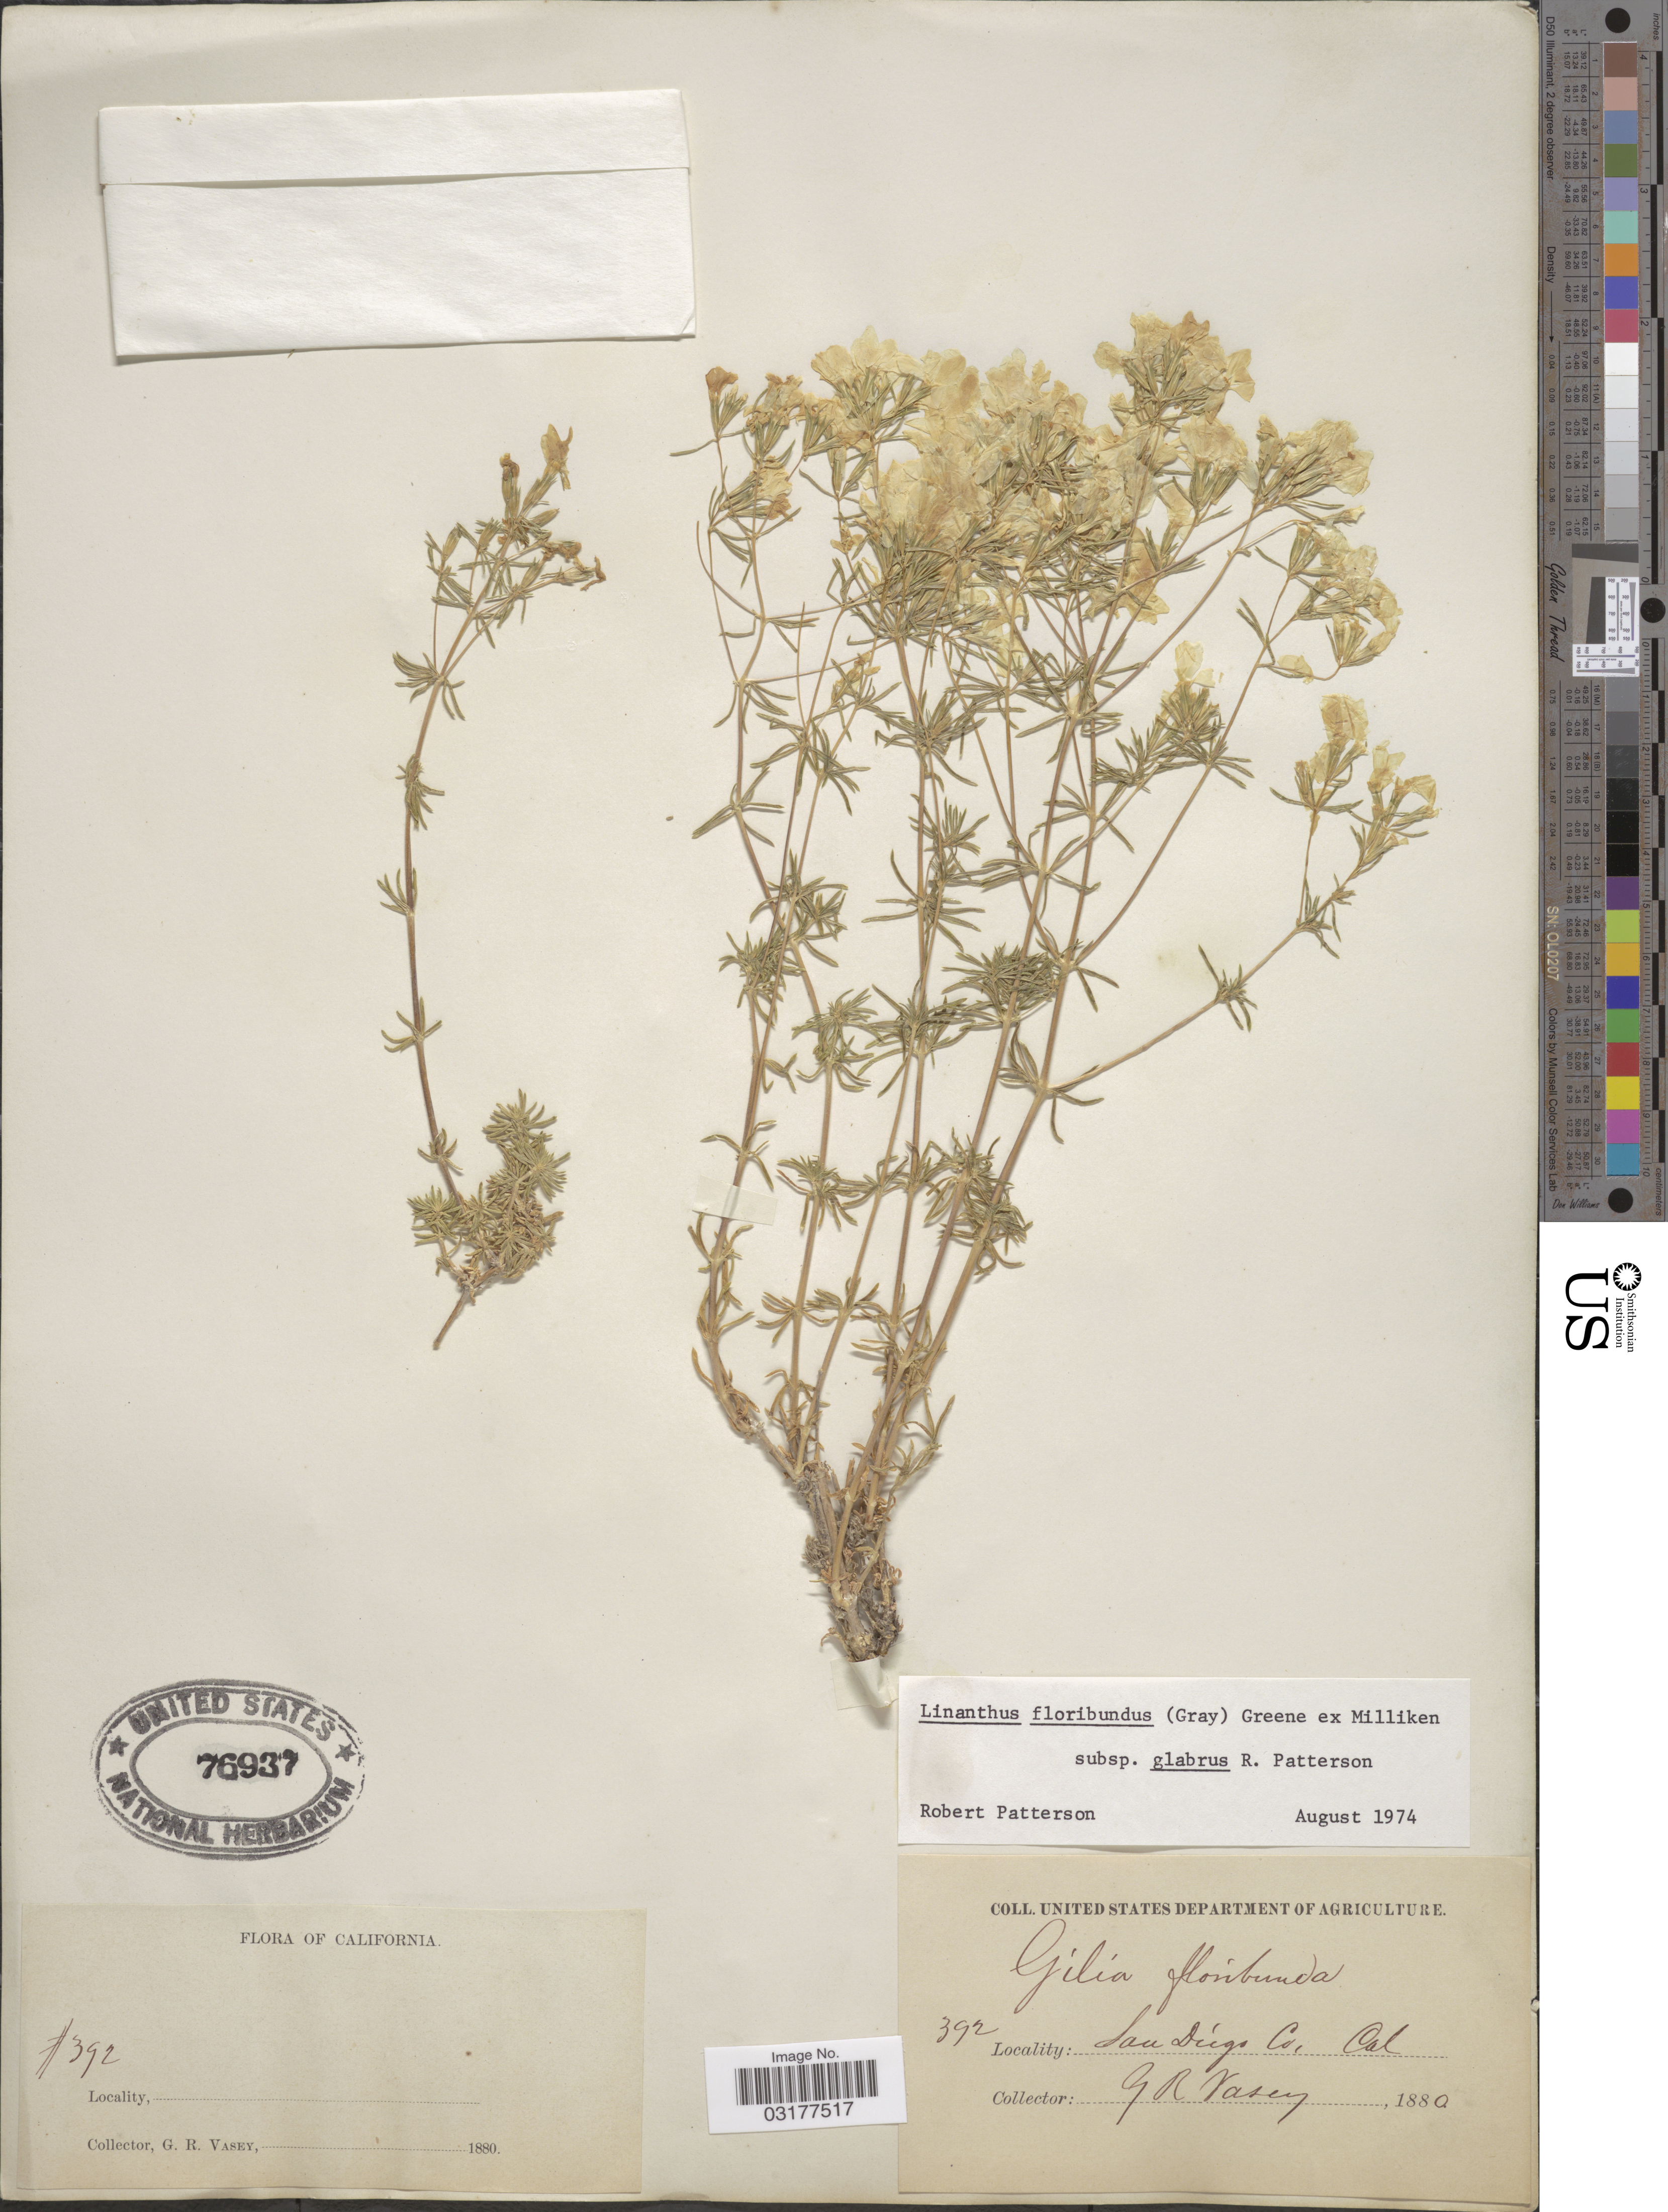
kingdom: Plantae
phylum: Tracheophyta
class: Magnoliopsida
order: Ericales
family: Polemoniaceae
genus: Leptosiphon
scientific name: Leptosiphon floribundus subsp. glaber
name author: (R. Patt.) J.M. Porter & L.A. Johnson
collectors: G. R. Vasey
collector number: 392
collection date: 1880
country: United States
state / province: California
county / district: San Diego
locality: San Diego Co.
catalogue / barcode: US 76937